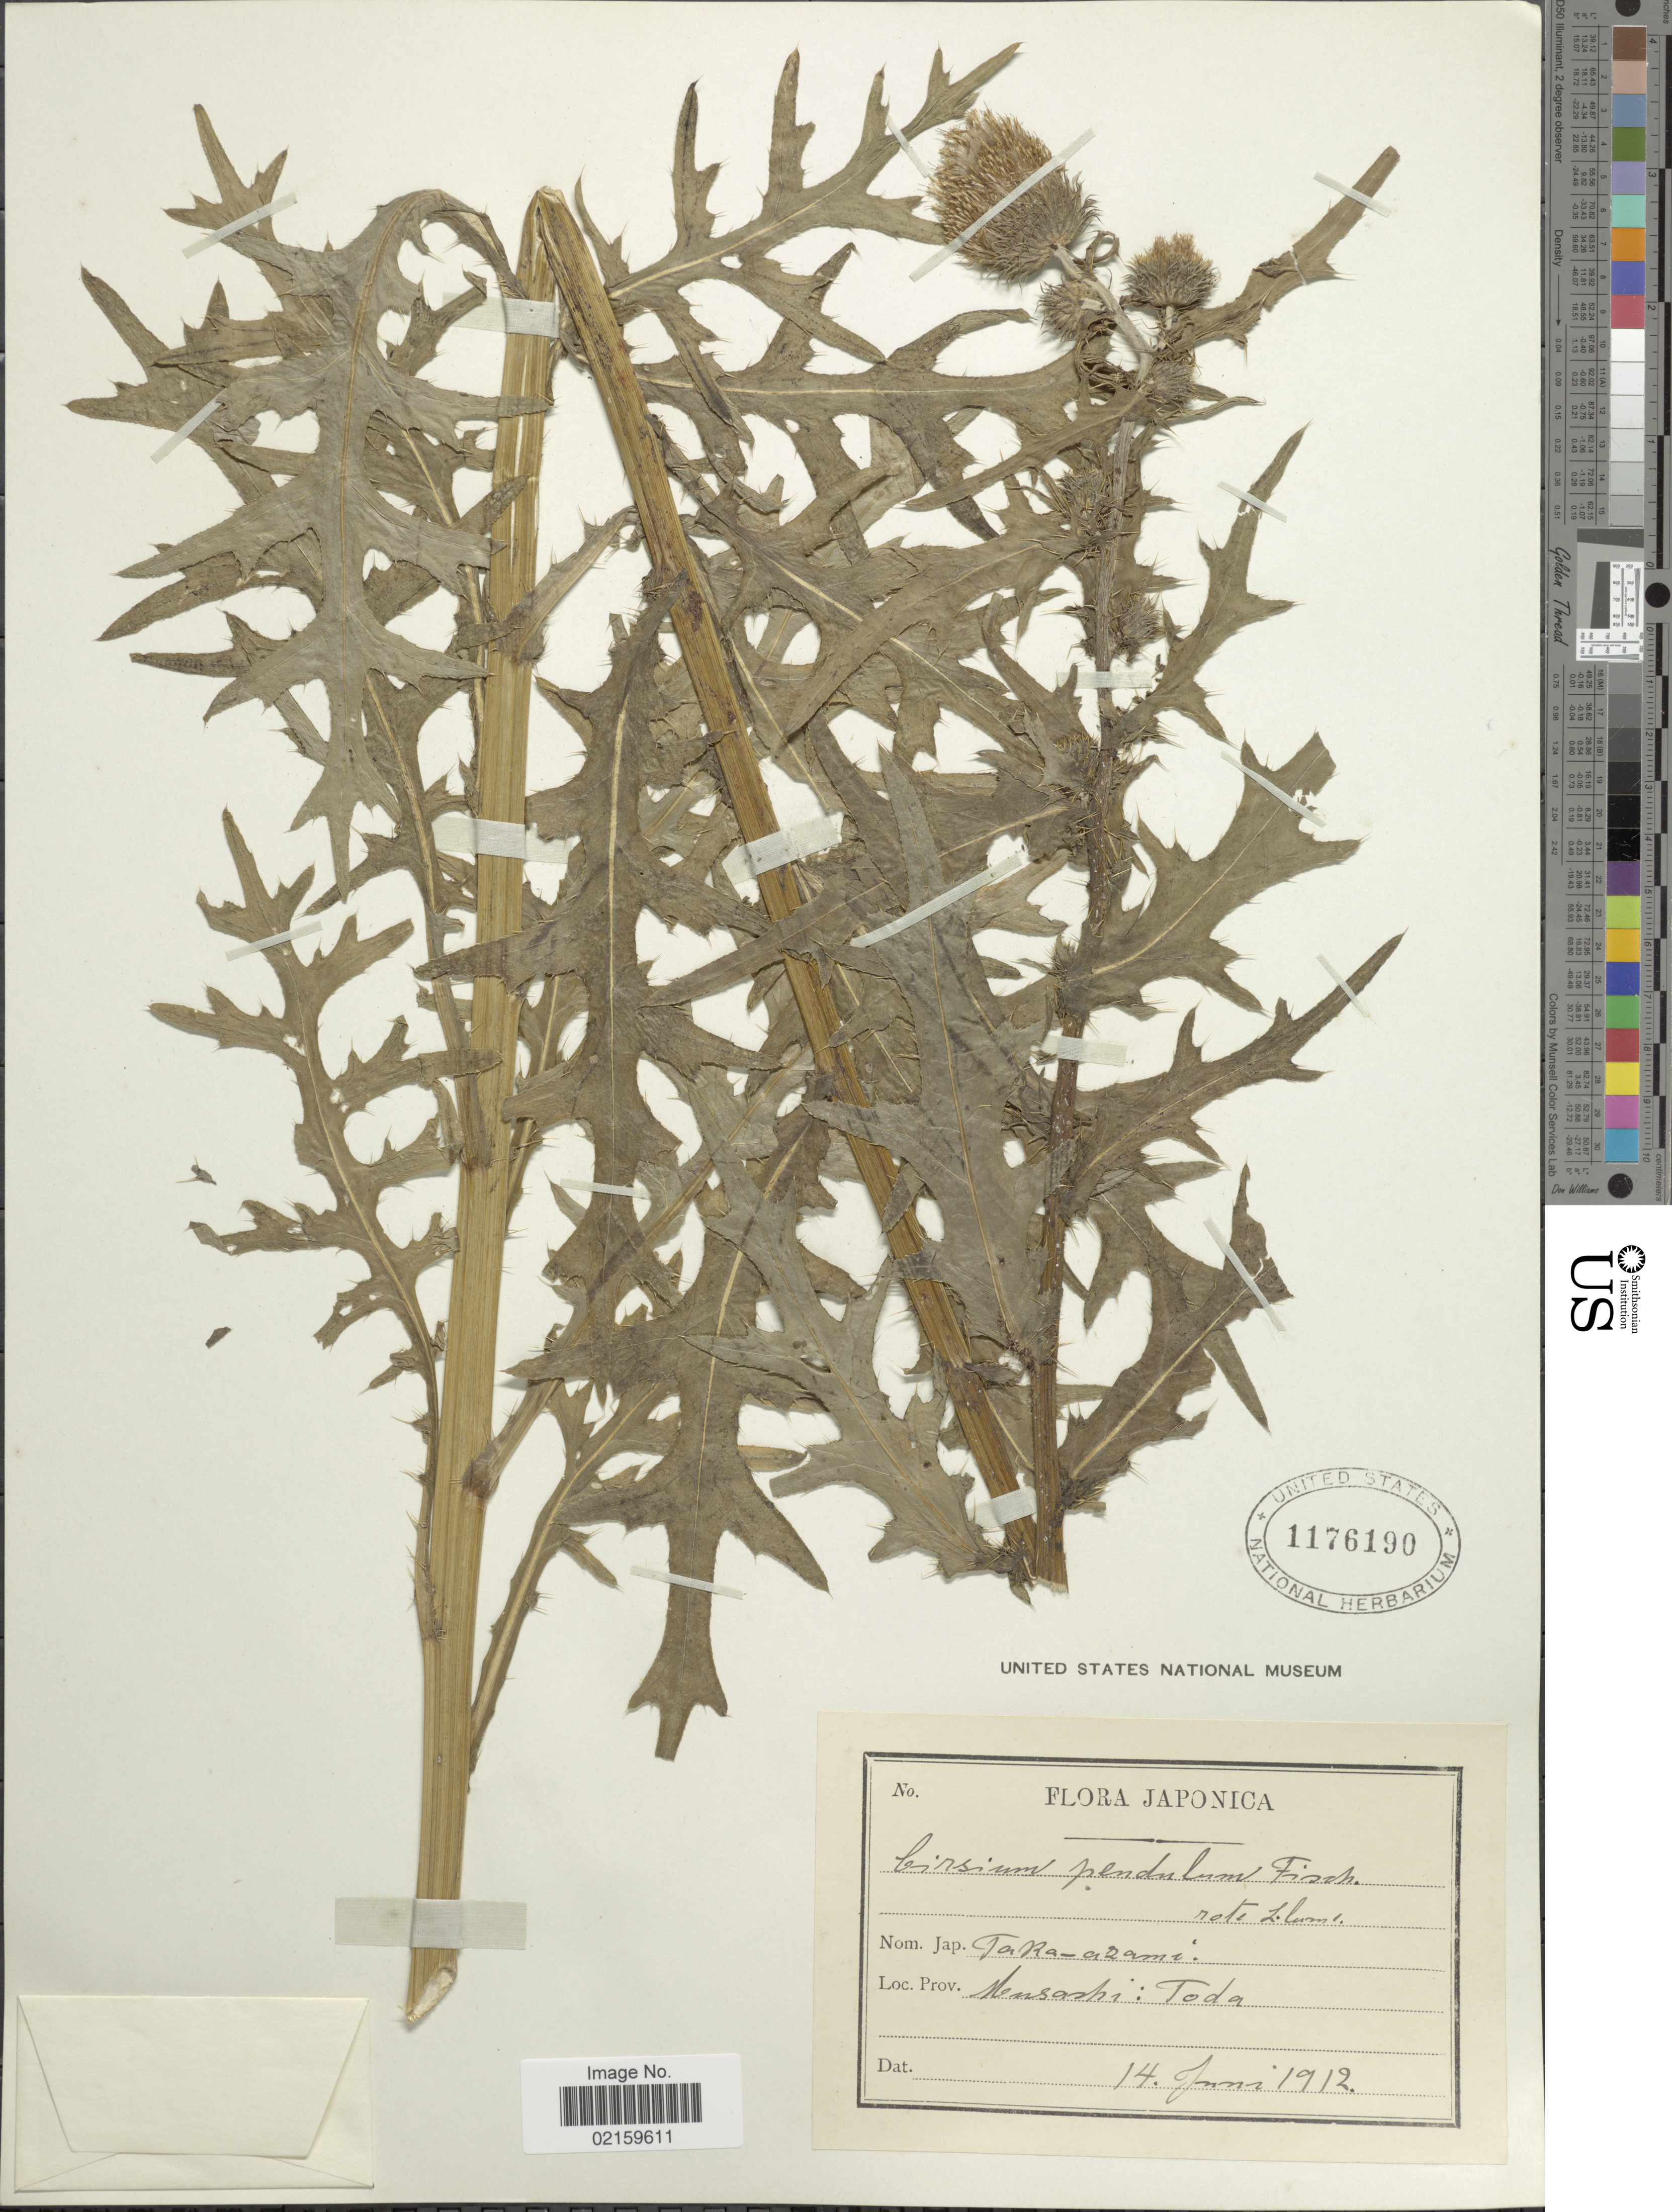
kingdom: Plantae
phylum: Tracheophyta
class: Magnoliopsida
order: Asterales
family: Asteraceae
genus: Cirsium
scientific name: Cirsium pendulum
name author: Fisch. ex DC.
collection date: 1912-06-14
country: Japan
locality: Musashi: Toda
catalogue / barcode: US 1176190